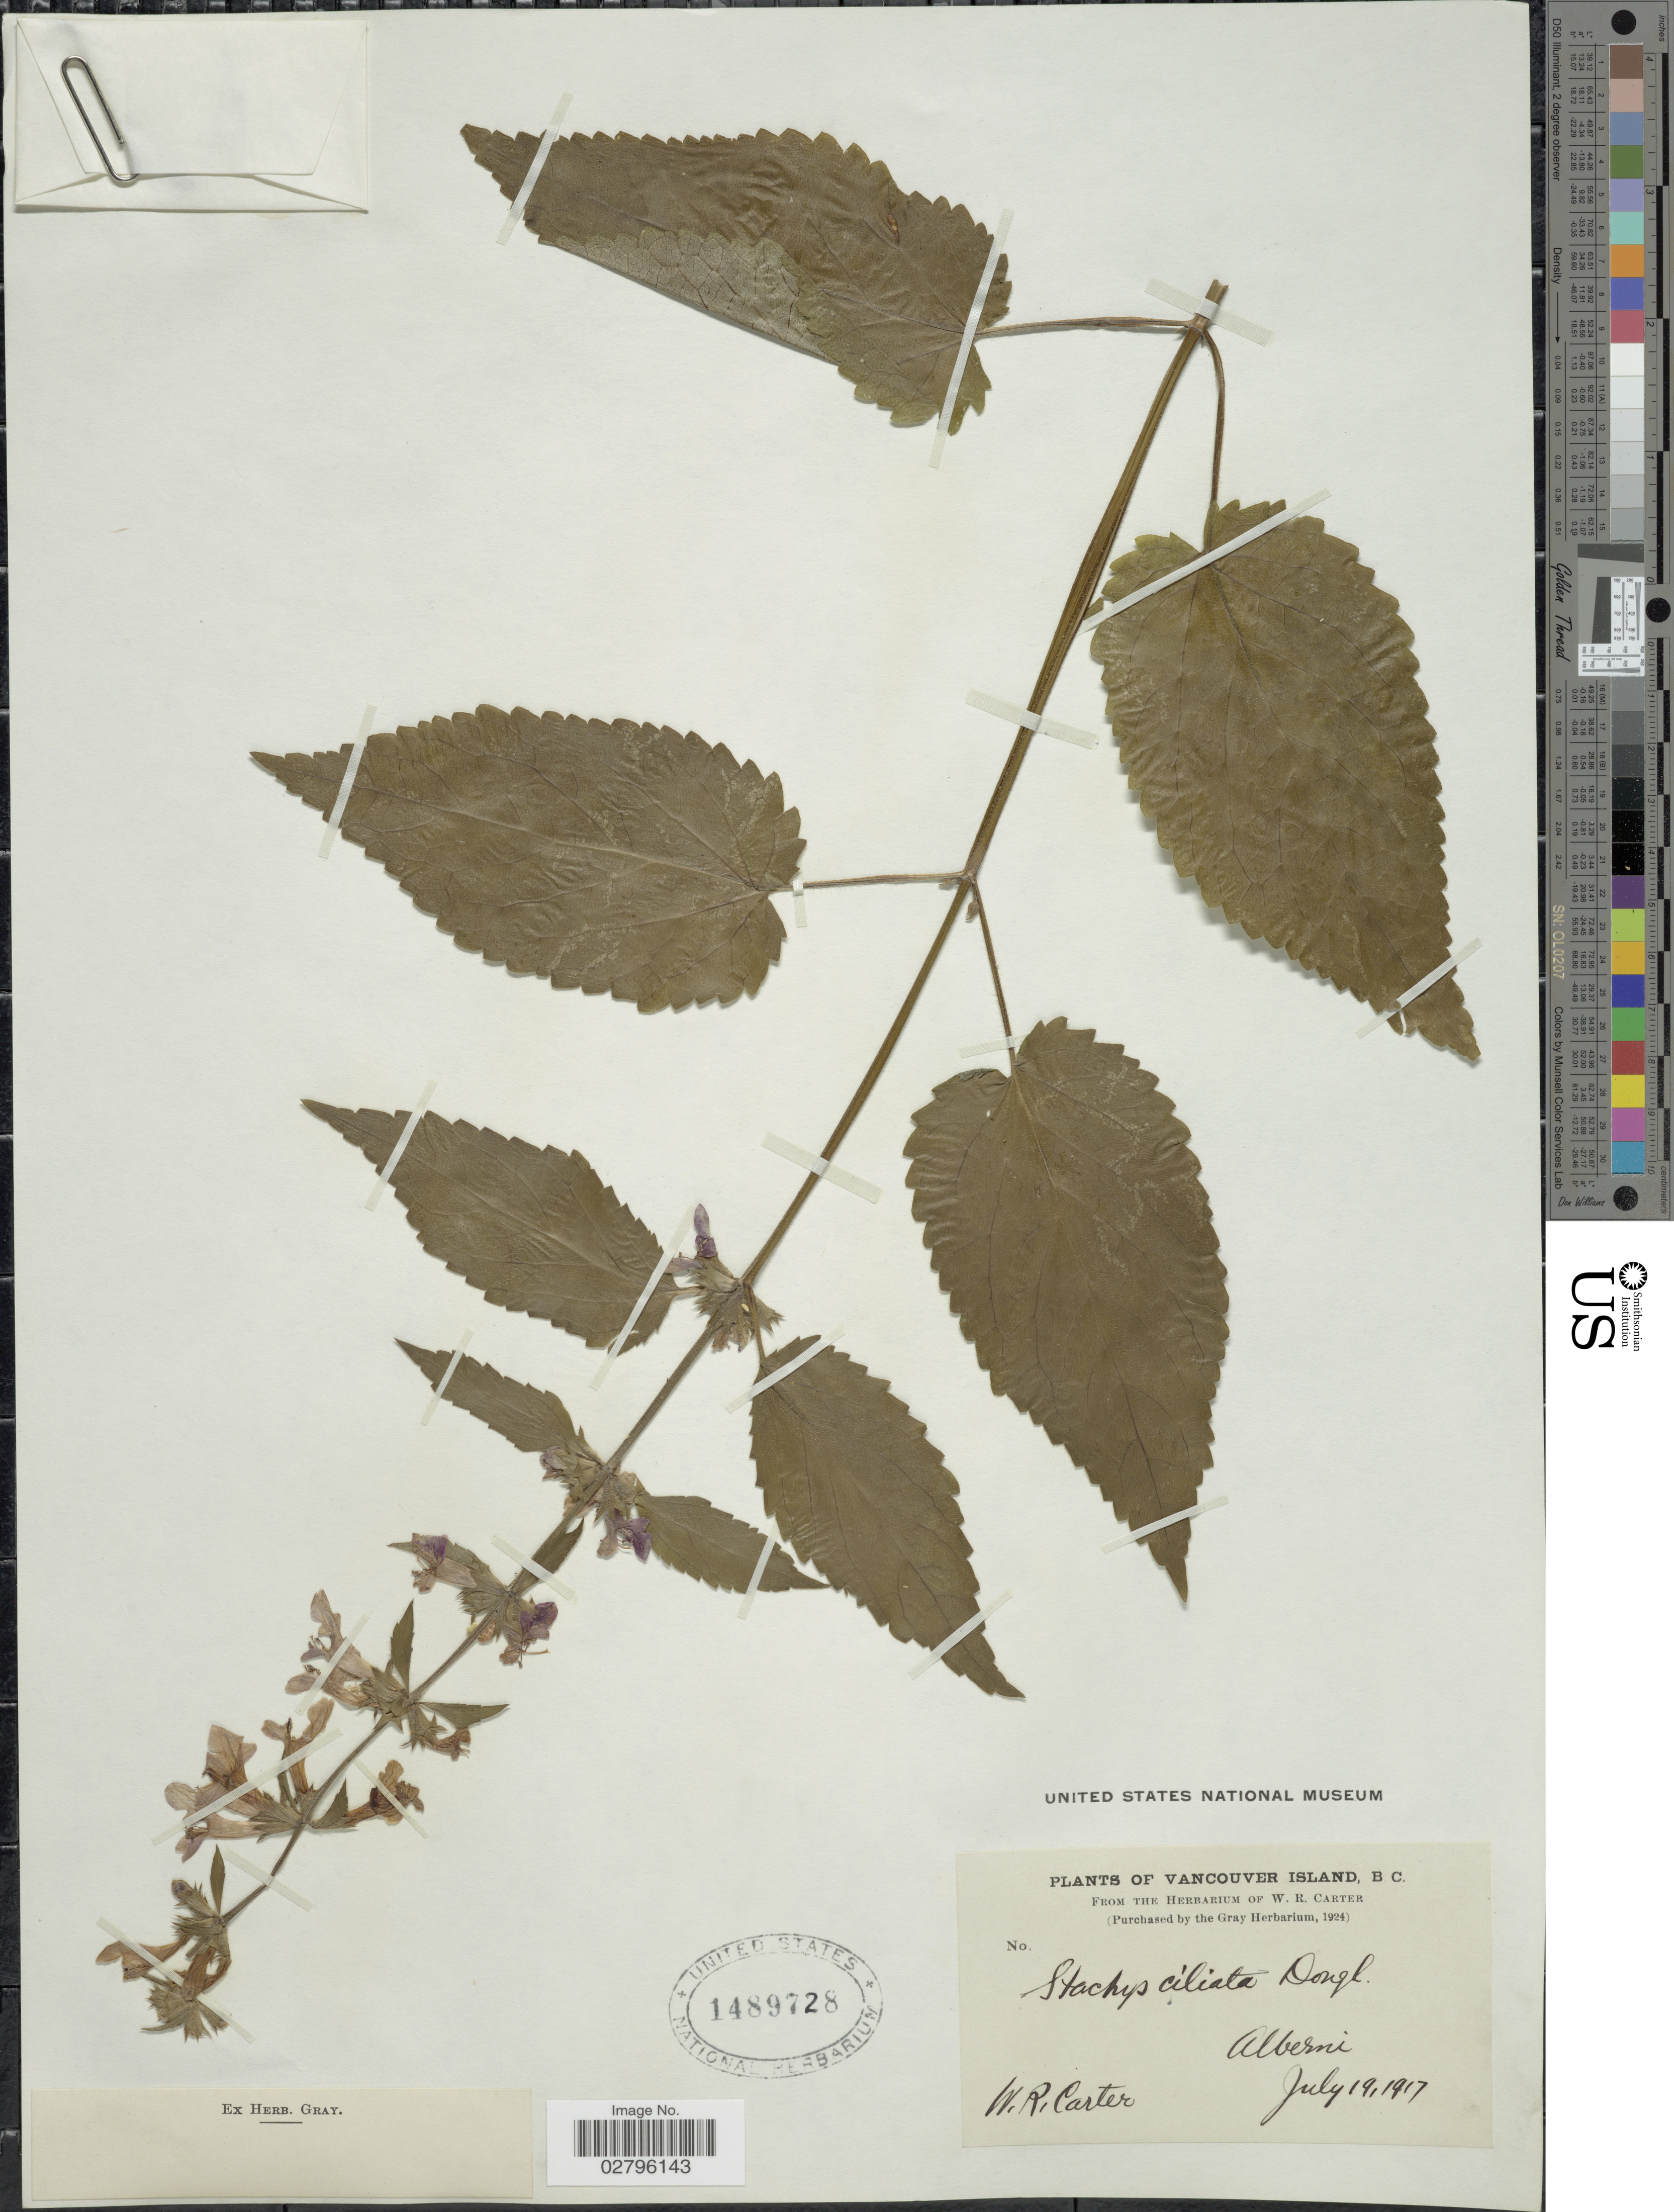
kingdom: Plantae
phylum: Tracheophyta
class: Magnoliopsida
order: Lamiales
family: Lamiaceae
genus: Stachys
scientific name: Stachys ciliata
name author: Douglas ex Benth.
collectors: W. R. Carter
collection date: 1917-07-19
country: Canada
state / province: British Columbia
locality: Vancouver Island, Alberni.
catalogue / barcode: US 1489728